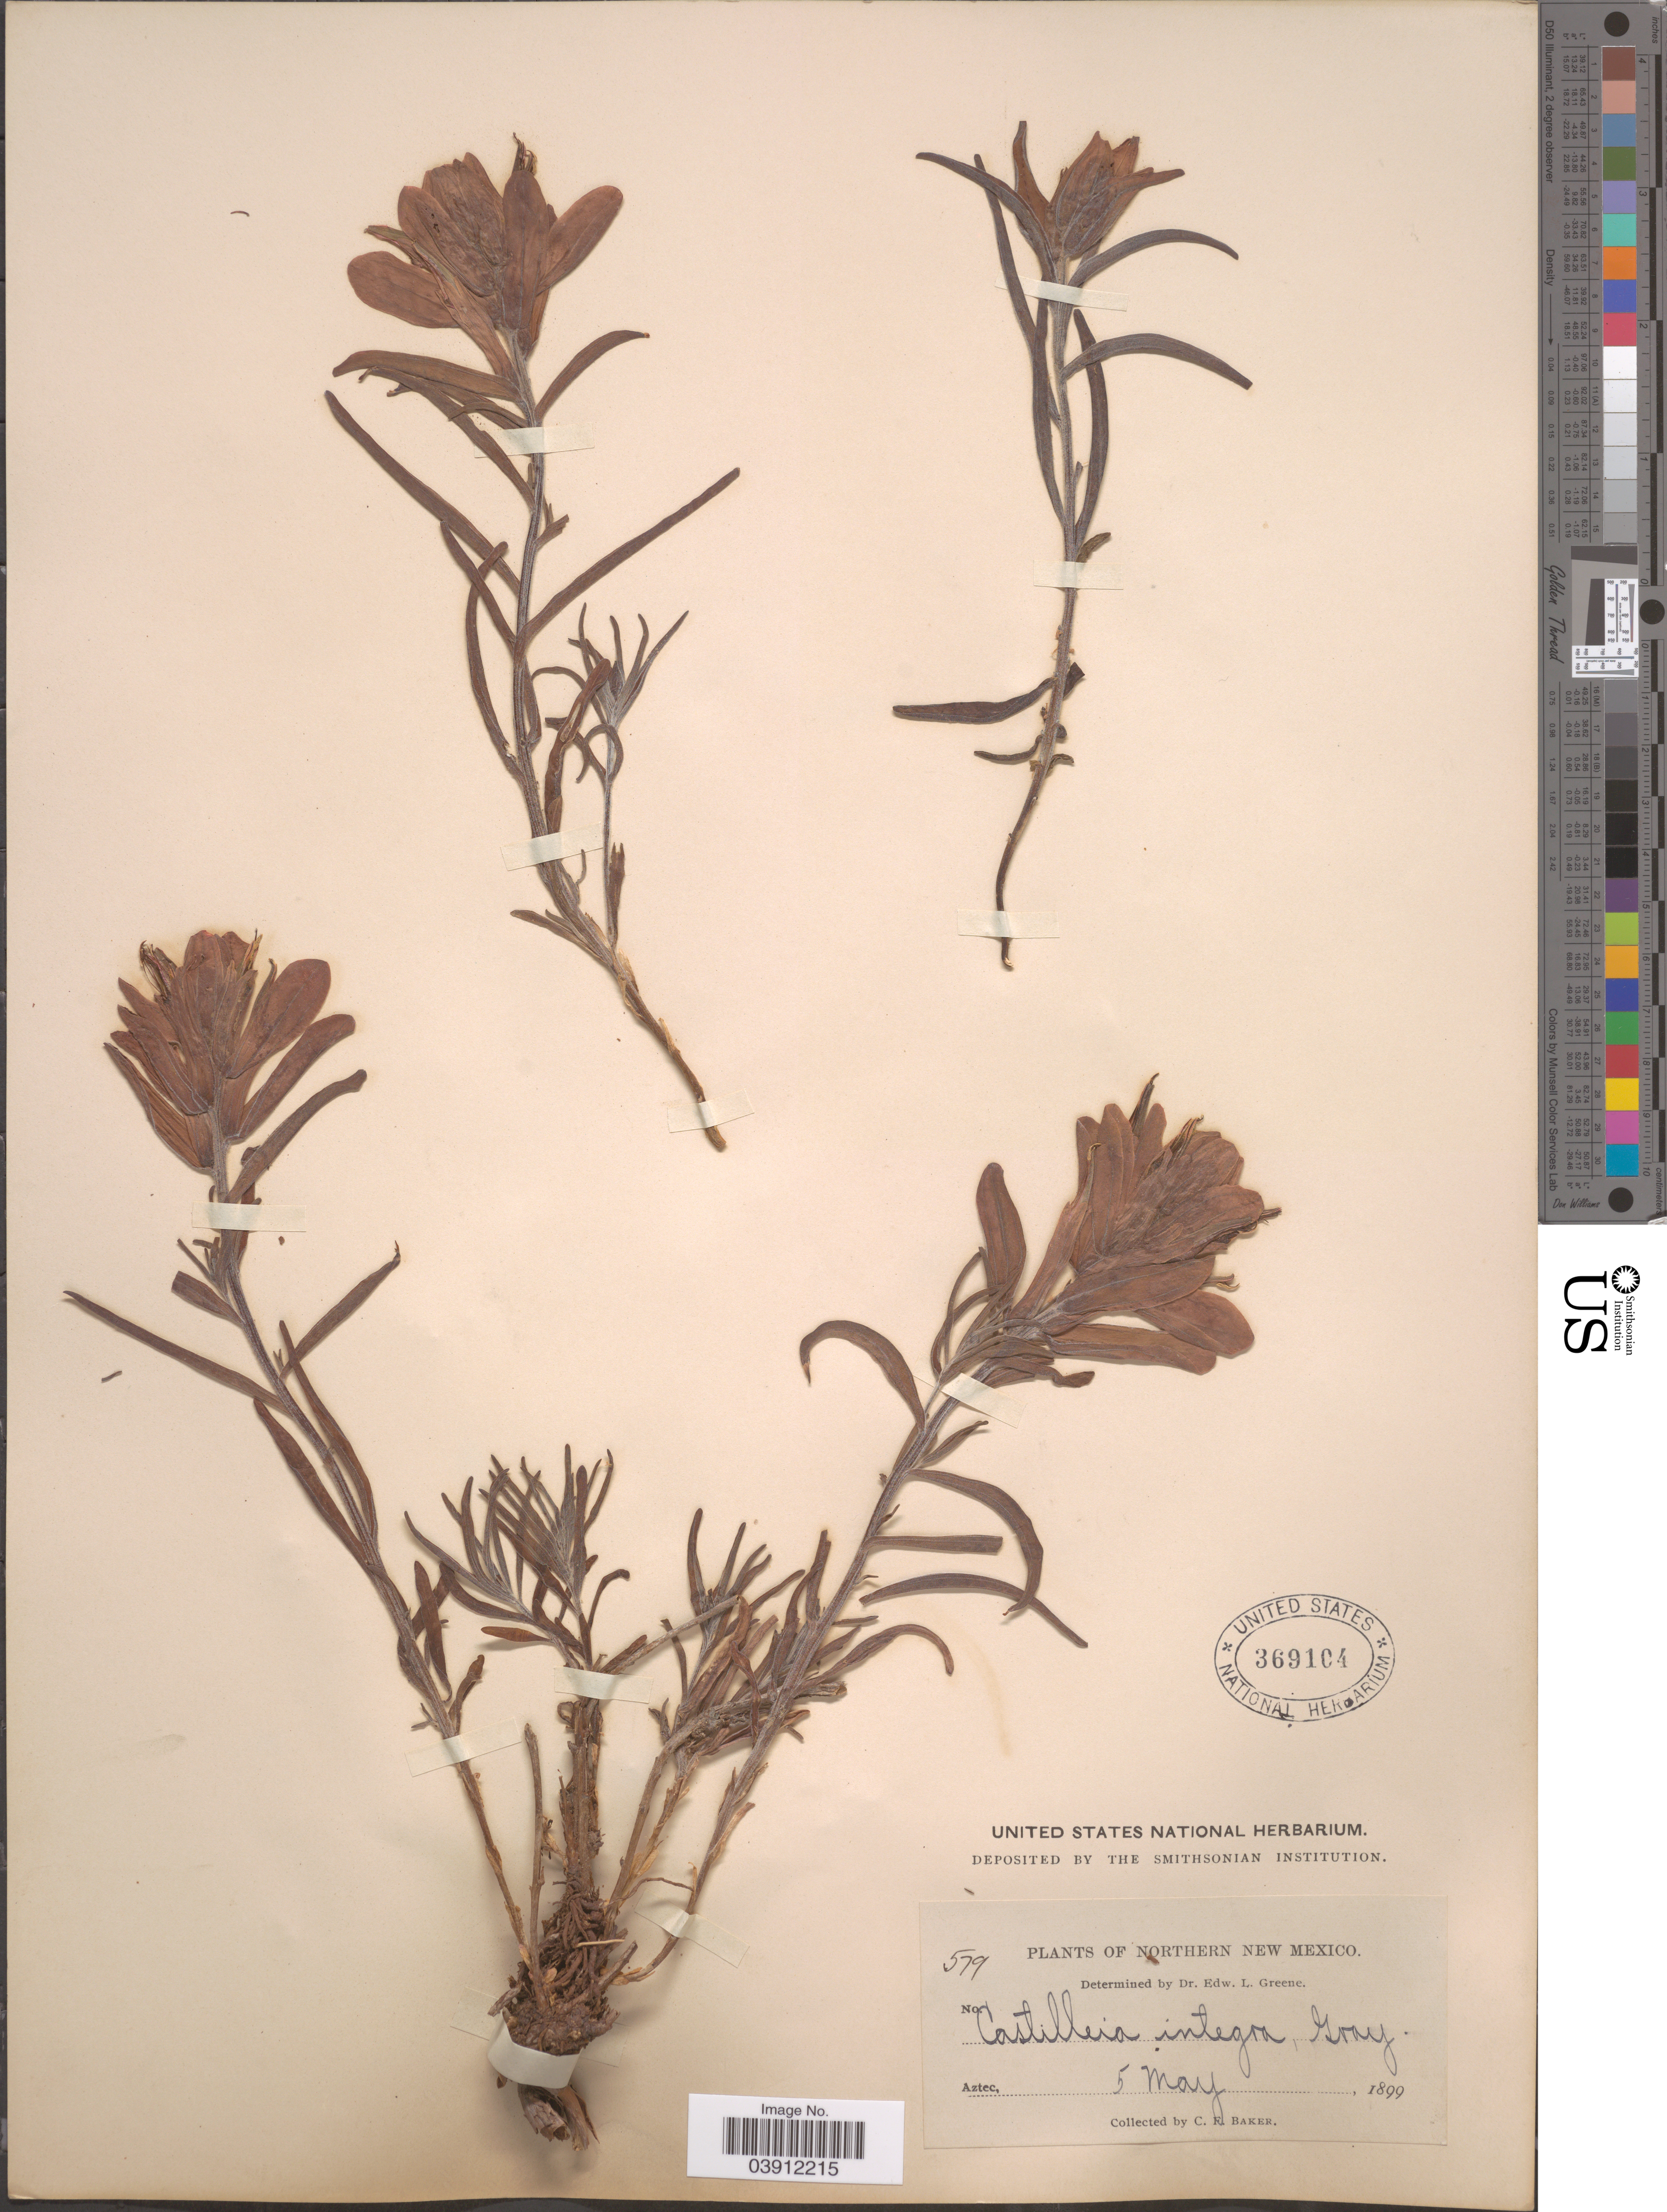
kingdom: Plantae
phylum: Tracheophyta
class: Magnoliopsida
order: Lamiales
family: Orobanchaceae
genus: Castilleja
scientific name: Castilleja integra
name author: A. Gray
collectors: C. F. Baker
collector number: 579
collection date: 1899-05-05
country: United States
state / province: New Mexico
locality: Northern New Mexico.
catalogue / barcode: US 369104